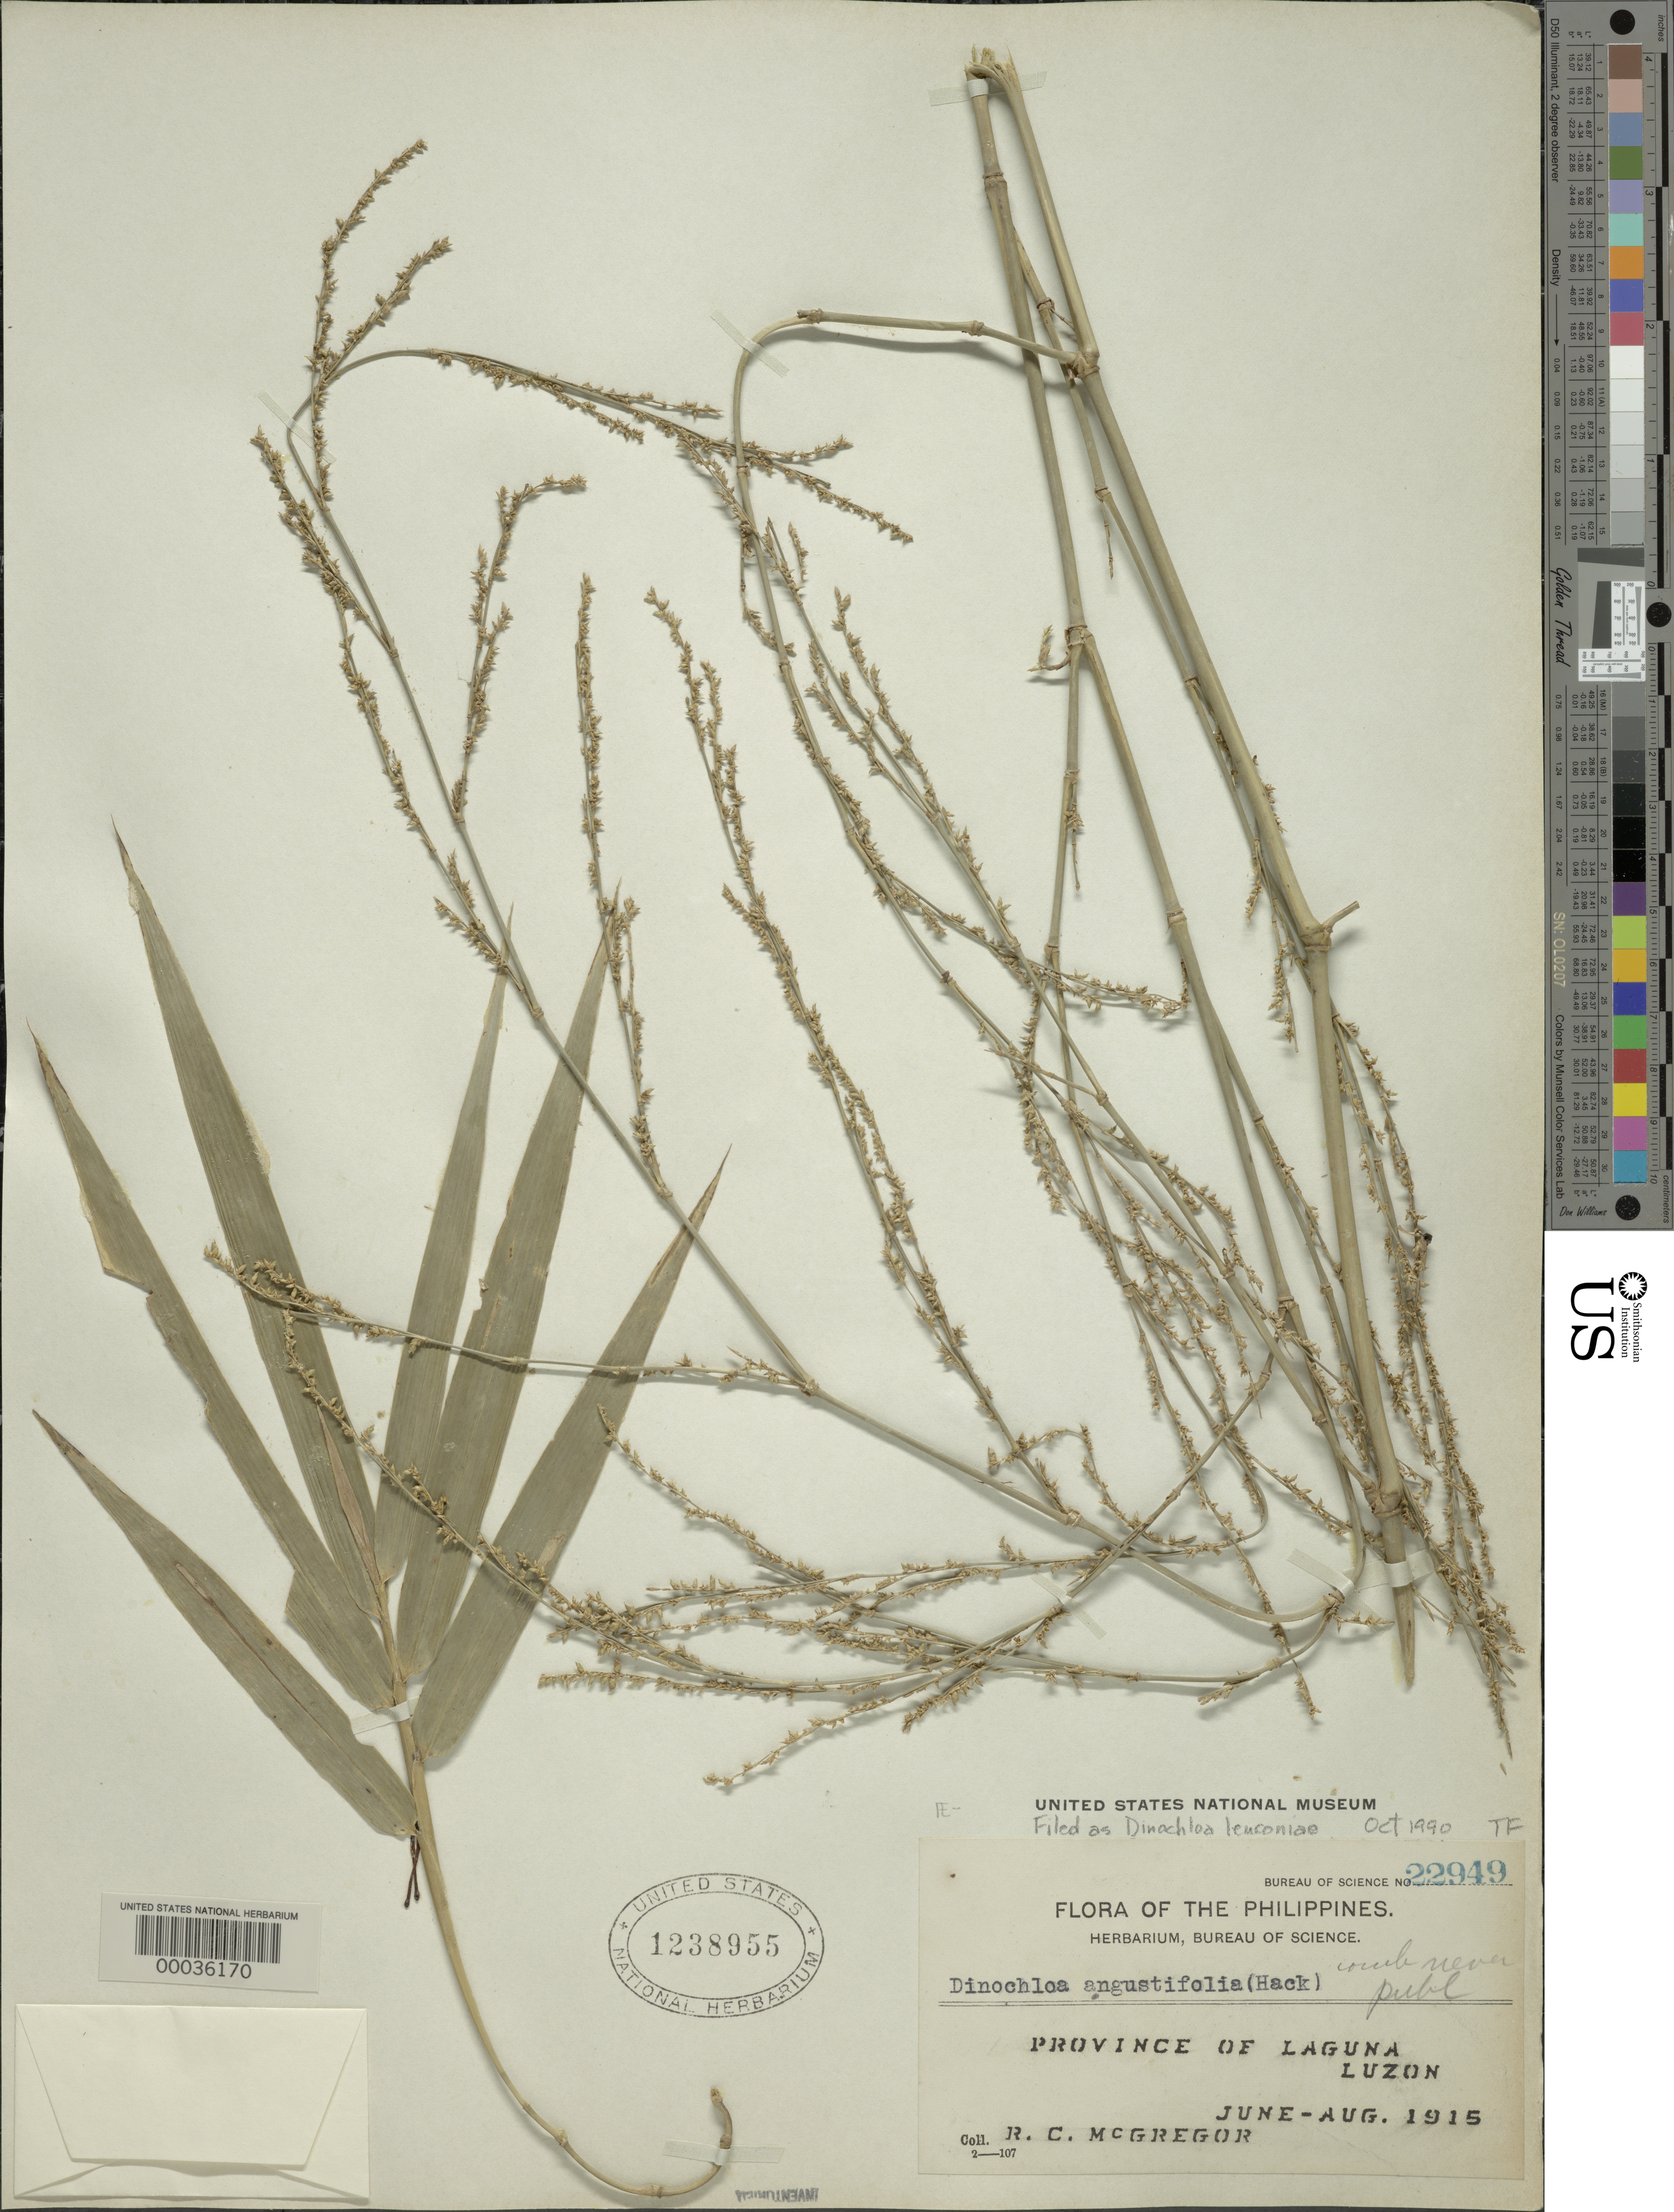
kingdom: Plantae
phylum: Tracheophyta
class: Liliopsida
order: Poales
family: Poaceae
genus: Dinochloa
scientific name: Dinochloa luconiae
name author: (Munro) Merr.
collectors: R. C. McGregor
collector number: Pbs 22949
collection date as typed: Jun 1915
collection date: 1915-06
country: Philippines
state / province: Calabarzon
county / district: Laguna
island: Luzon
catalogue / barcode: US 1238955